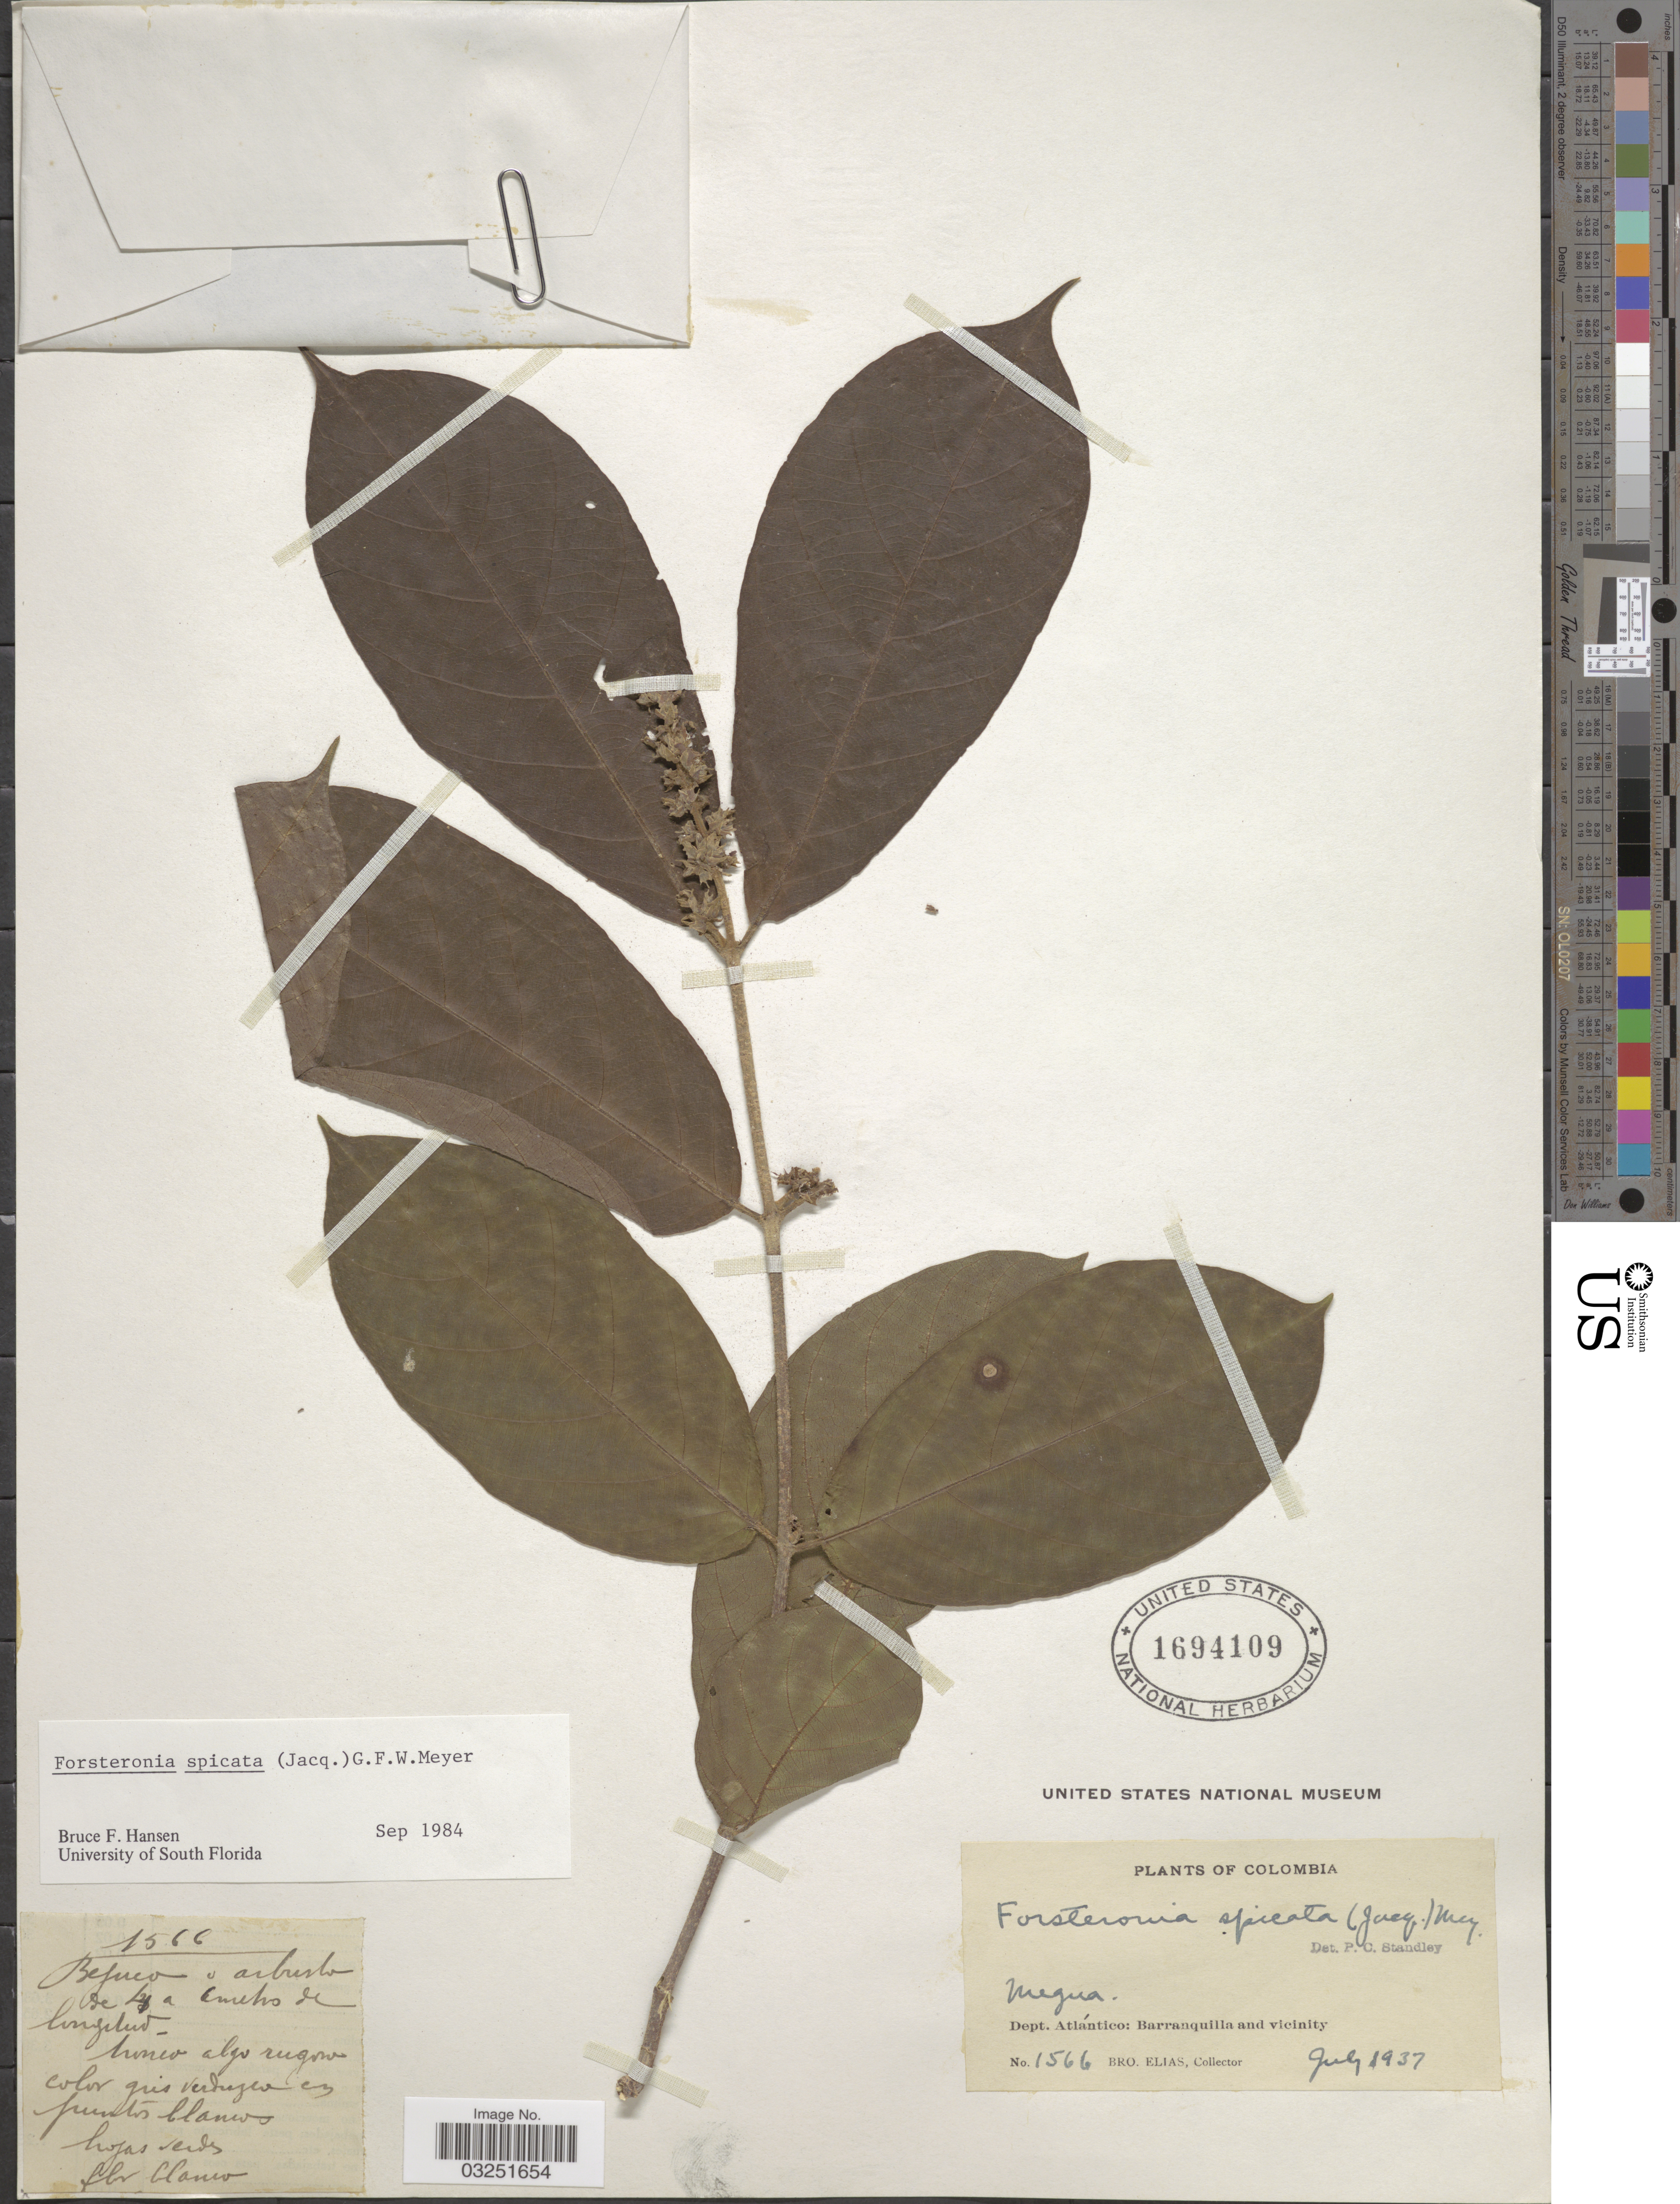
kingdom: Plantae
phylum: Tracheophyta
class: Magnoliopsida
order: Gentianales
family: Apocynaceae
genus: Forsteronia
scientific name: Forsteronia spicata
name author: (Jacq.) G. Mey.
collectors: Bro. Elias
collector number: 1566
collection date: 1937-07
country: Colombia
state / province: Atlántico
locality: Megua, Dept. Atlántico: Barranquilla and vicinity.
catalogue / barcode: US 1694109